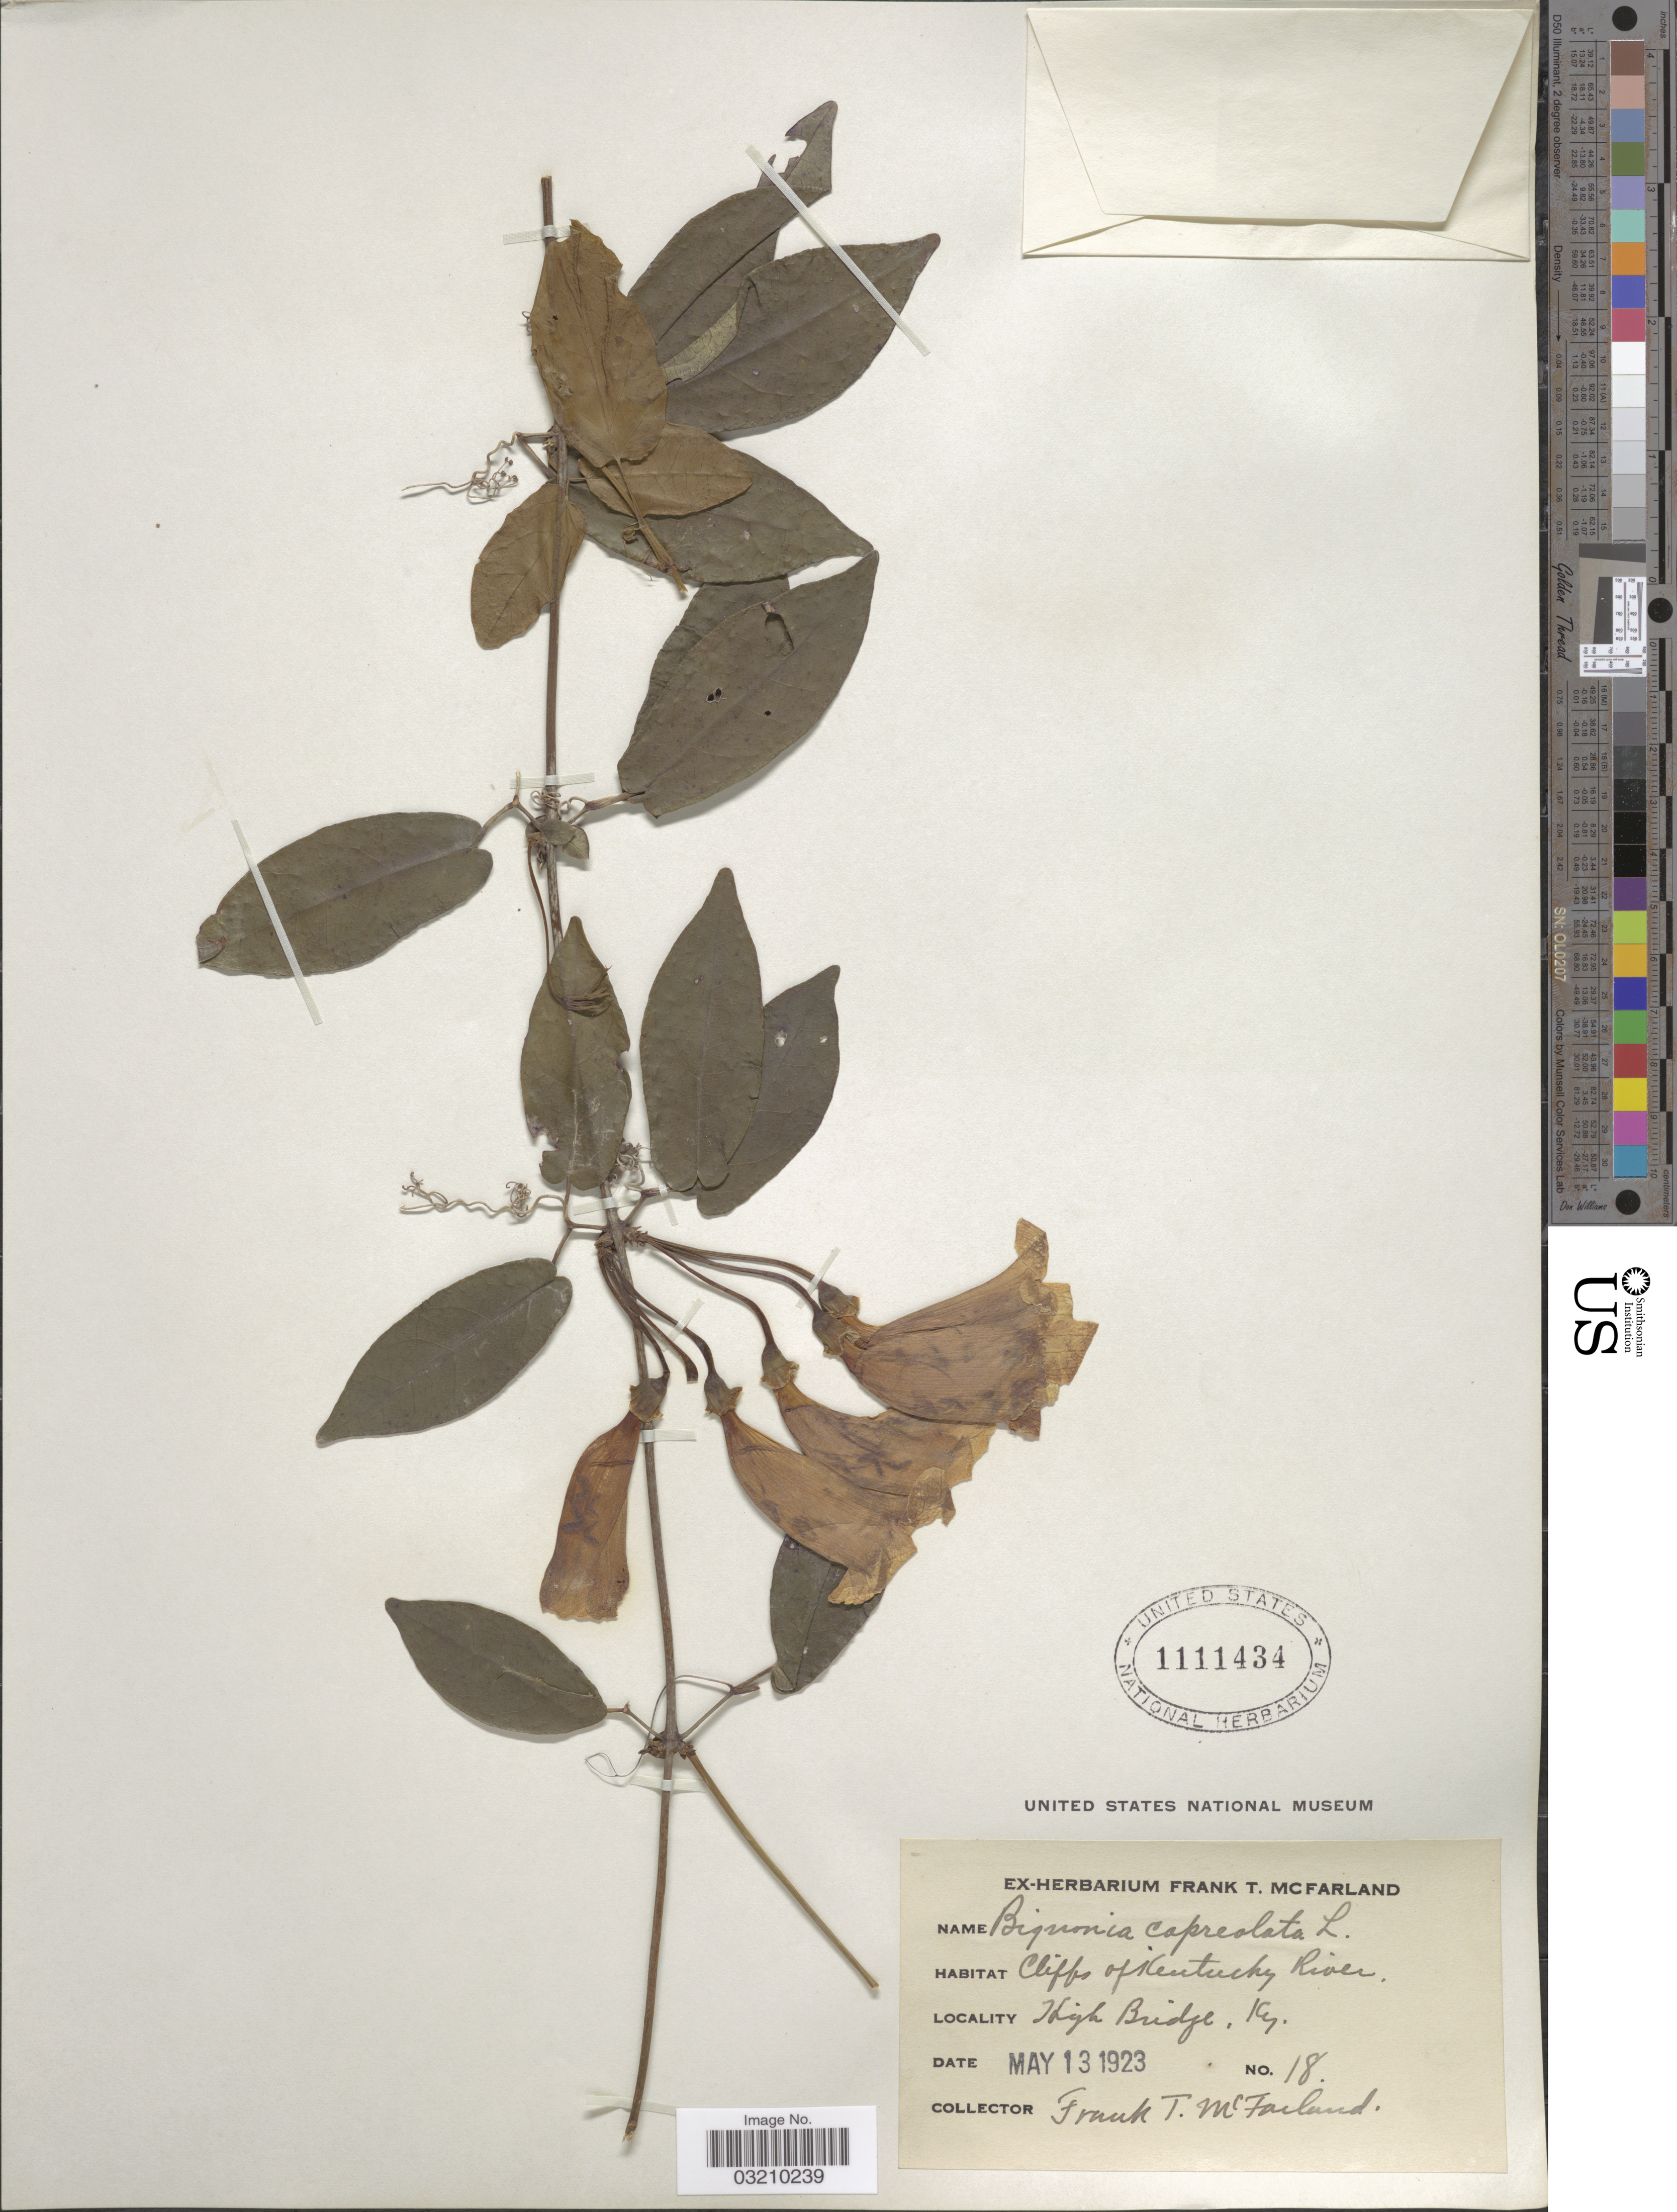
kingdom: Plantae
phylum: Tracheophyta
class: Magnoliopsida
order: Lamiales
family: Bignoniaceae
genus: Bignonia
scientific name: Bignonia capreolata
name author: L.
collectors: F. McFarland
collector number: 18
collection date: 1923-05-13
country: United States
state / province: Kentucky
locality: Cliffs of Kentucky River. High Bridge.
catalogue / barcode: US 1111434